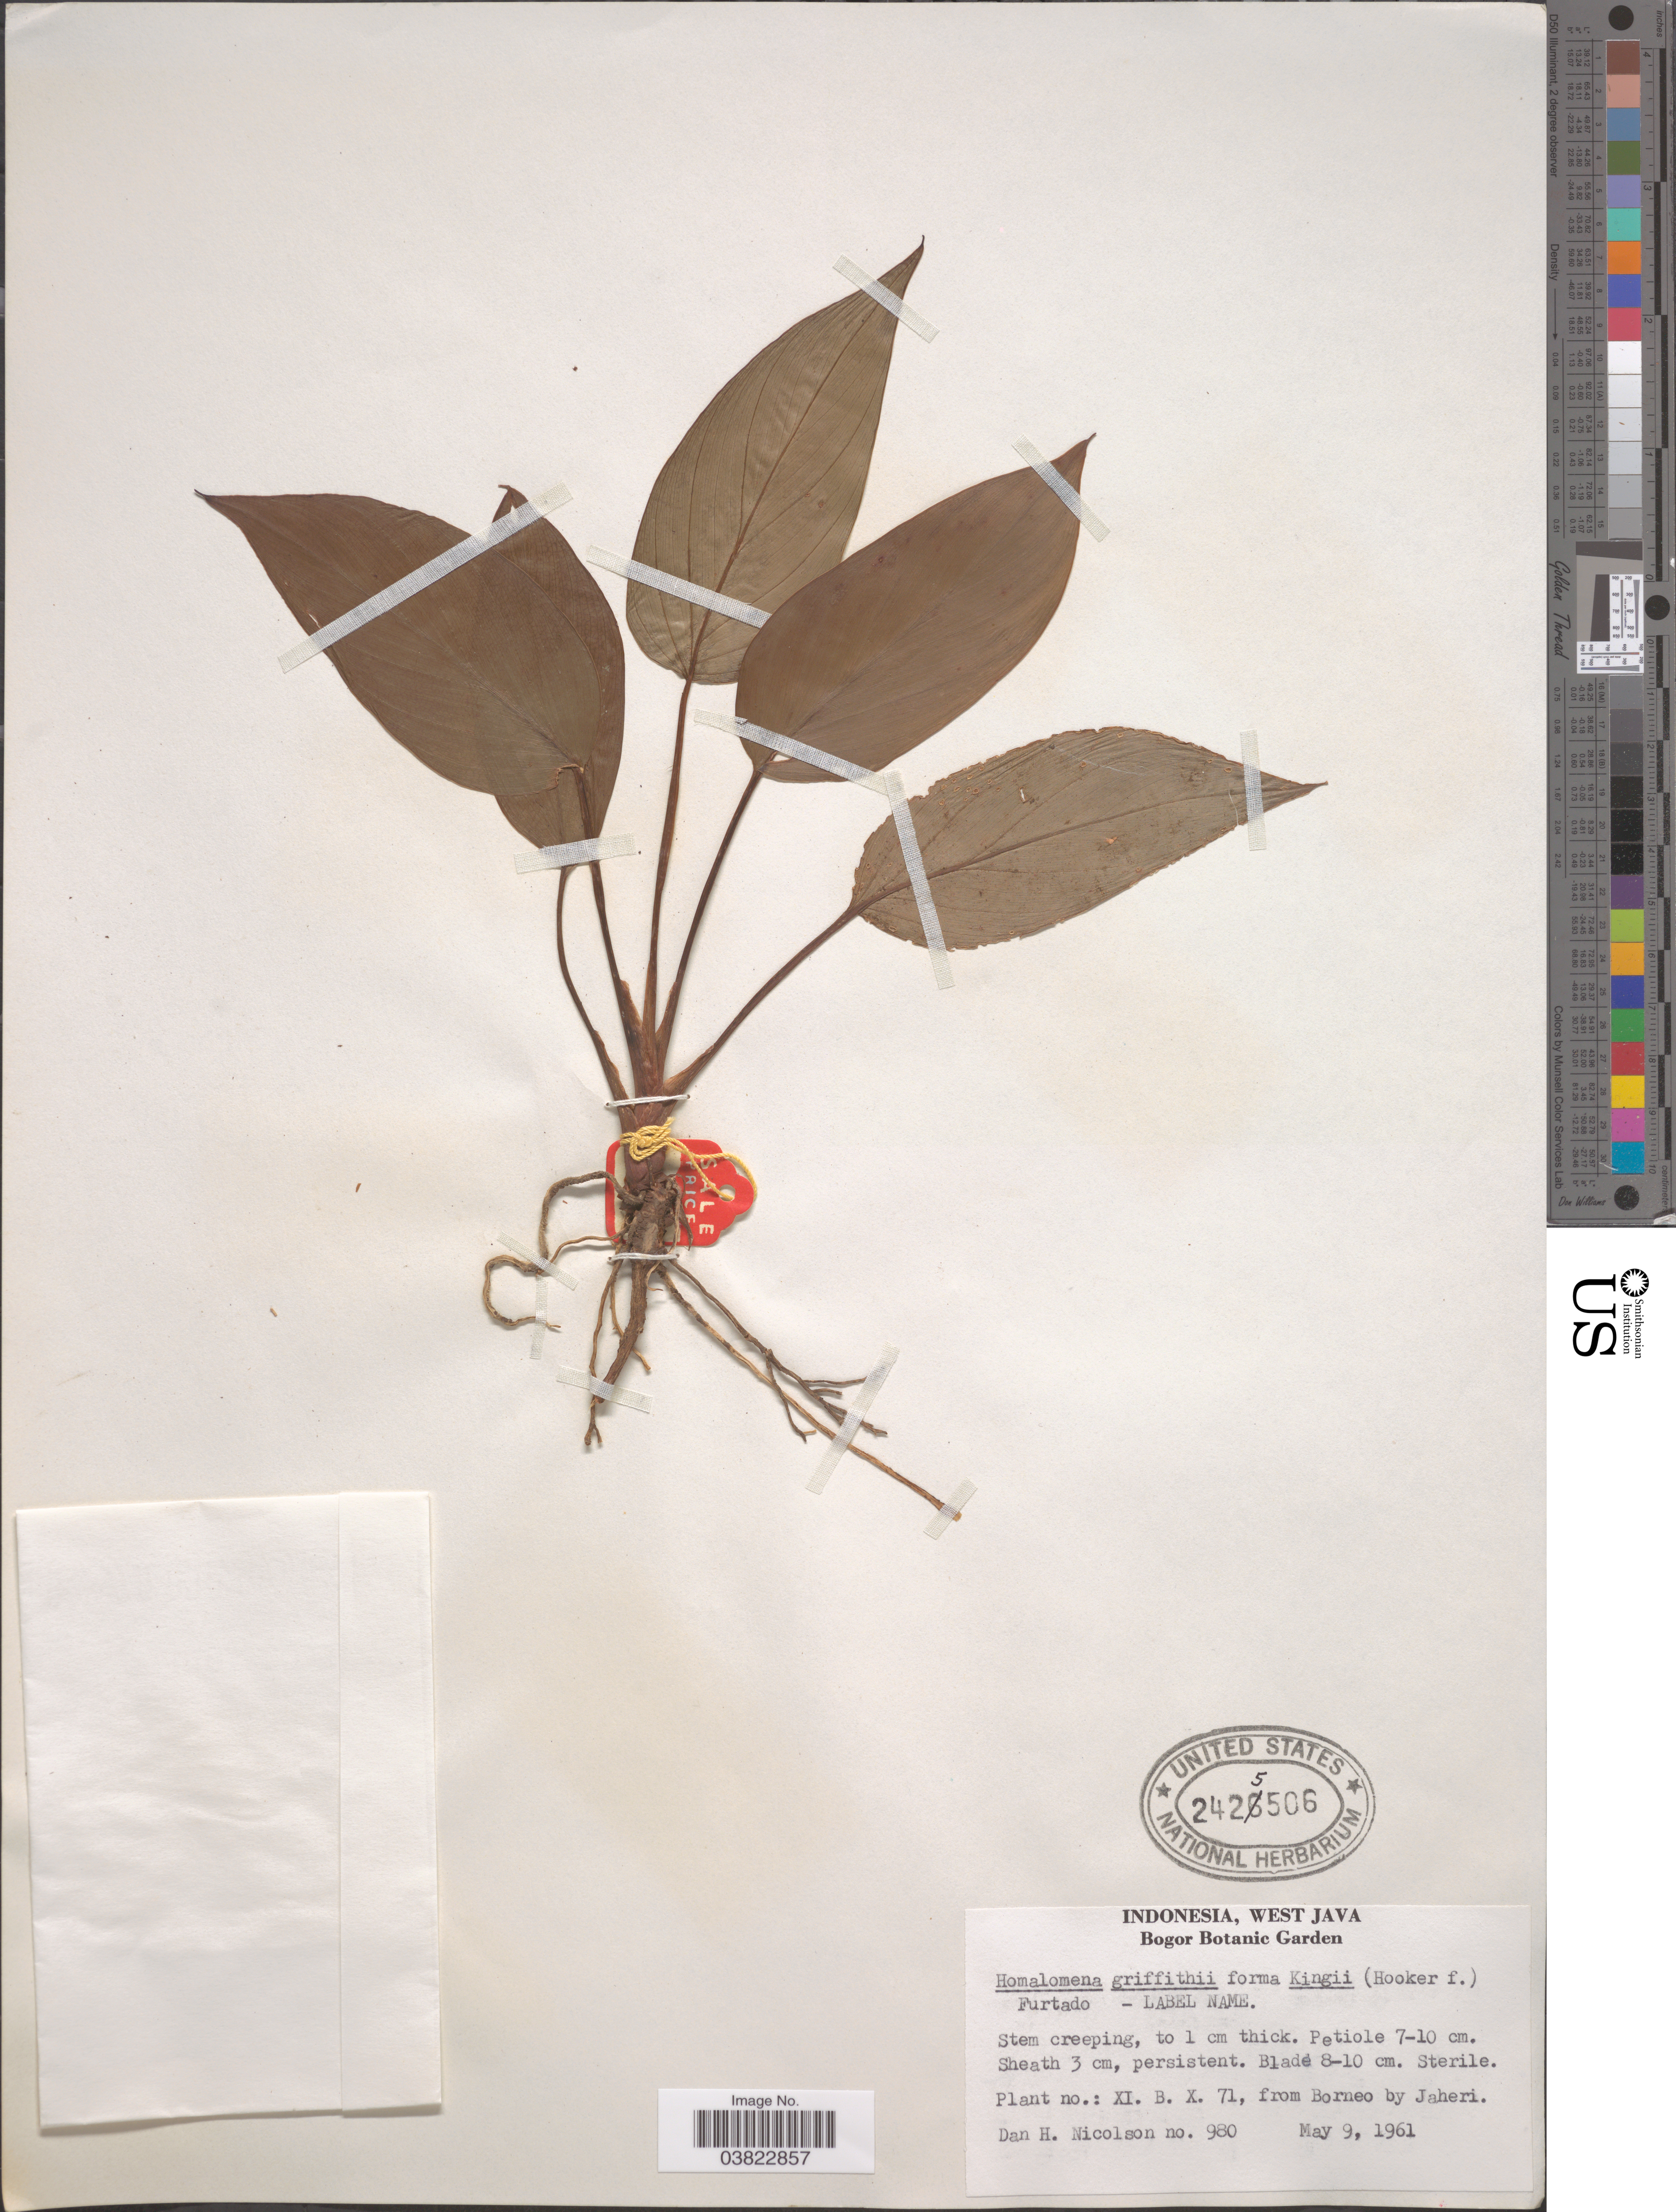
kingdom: Plantae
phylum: Tracheophyta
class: Liliopsida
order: Alismatales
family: Araceae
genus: Homalomena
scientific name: Homalomena griffithii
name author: (Schott) Hook. f.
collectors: D. H. Nicolson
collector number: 980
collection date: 1961-05-09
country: Indonesia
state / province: Java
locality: West Java. Bogor Botanic Garden.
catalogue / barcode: US 2425506